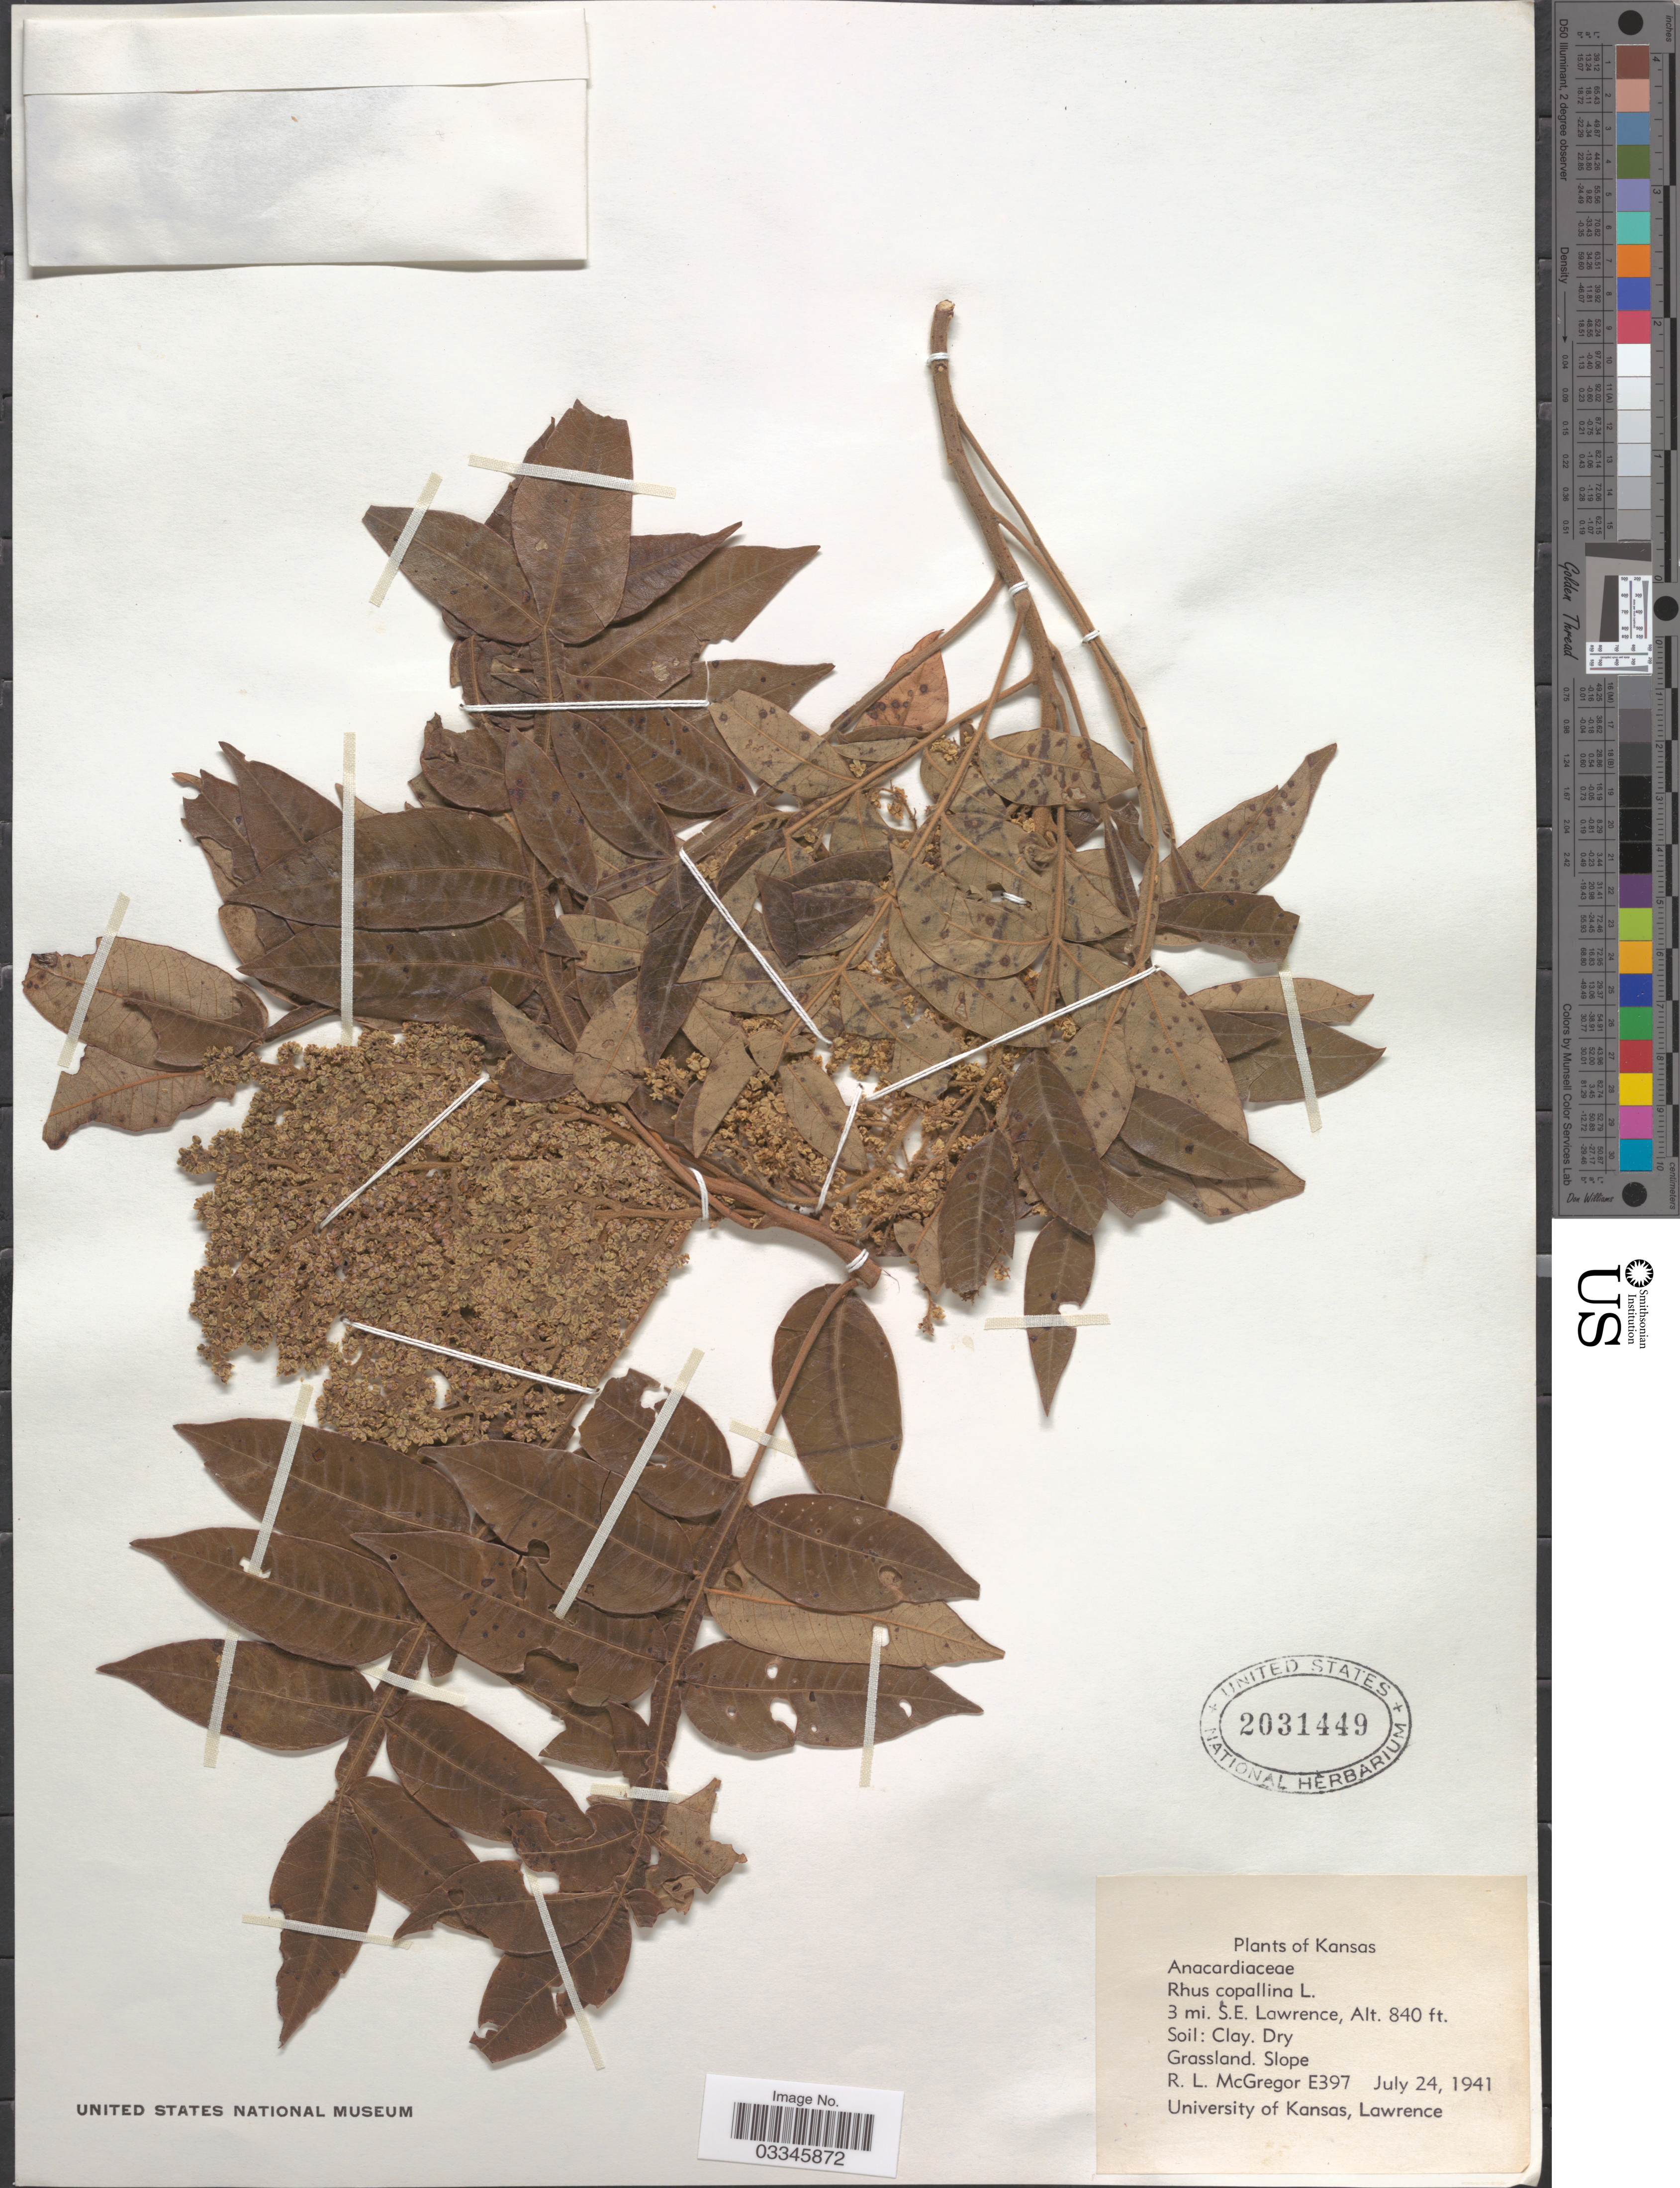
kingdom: Plantae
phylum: Tracheophyta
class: Magnoliopsida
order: Sapindales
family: Anacardiaceae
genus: Rhus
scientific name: Rhus copallinum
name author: L.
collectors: R. McGregor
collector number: E397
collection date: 1941-07-24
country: United States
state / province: Kansas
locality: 3 mi. S.E. Lawrence.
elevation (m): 256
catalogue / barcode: US 2031449